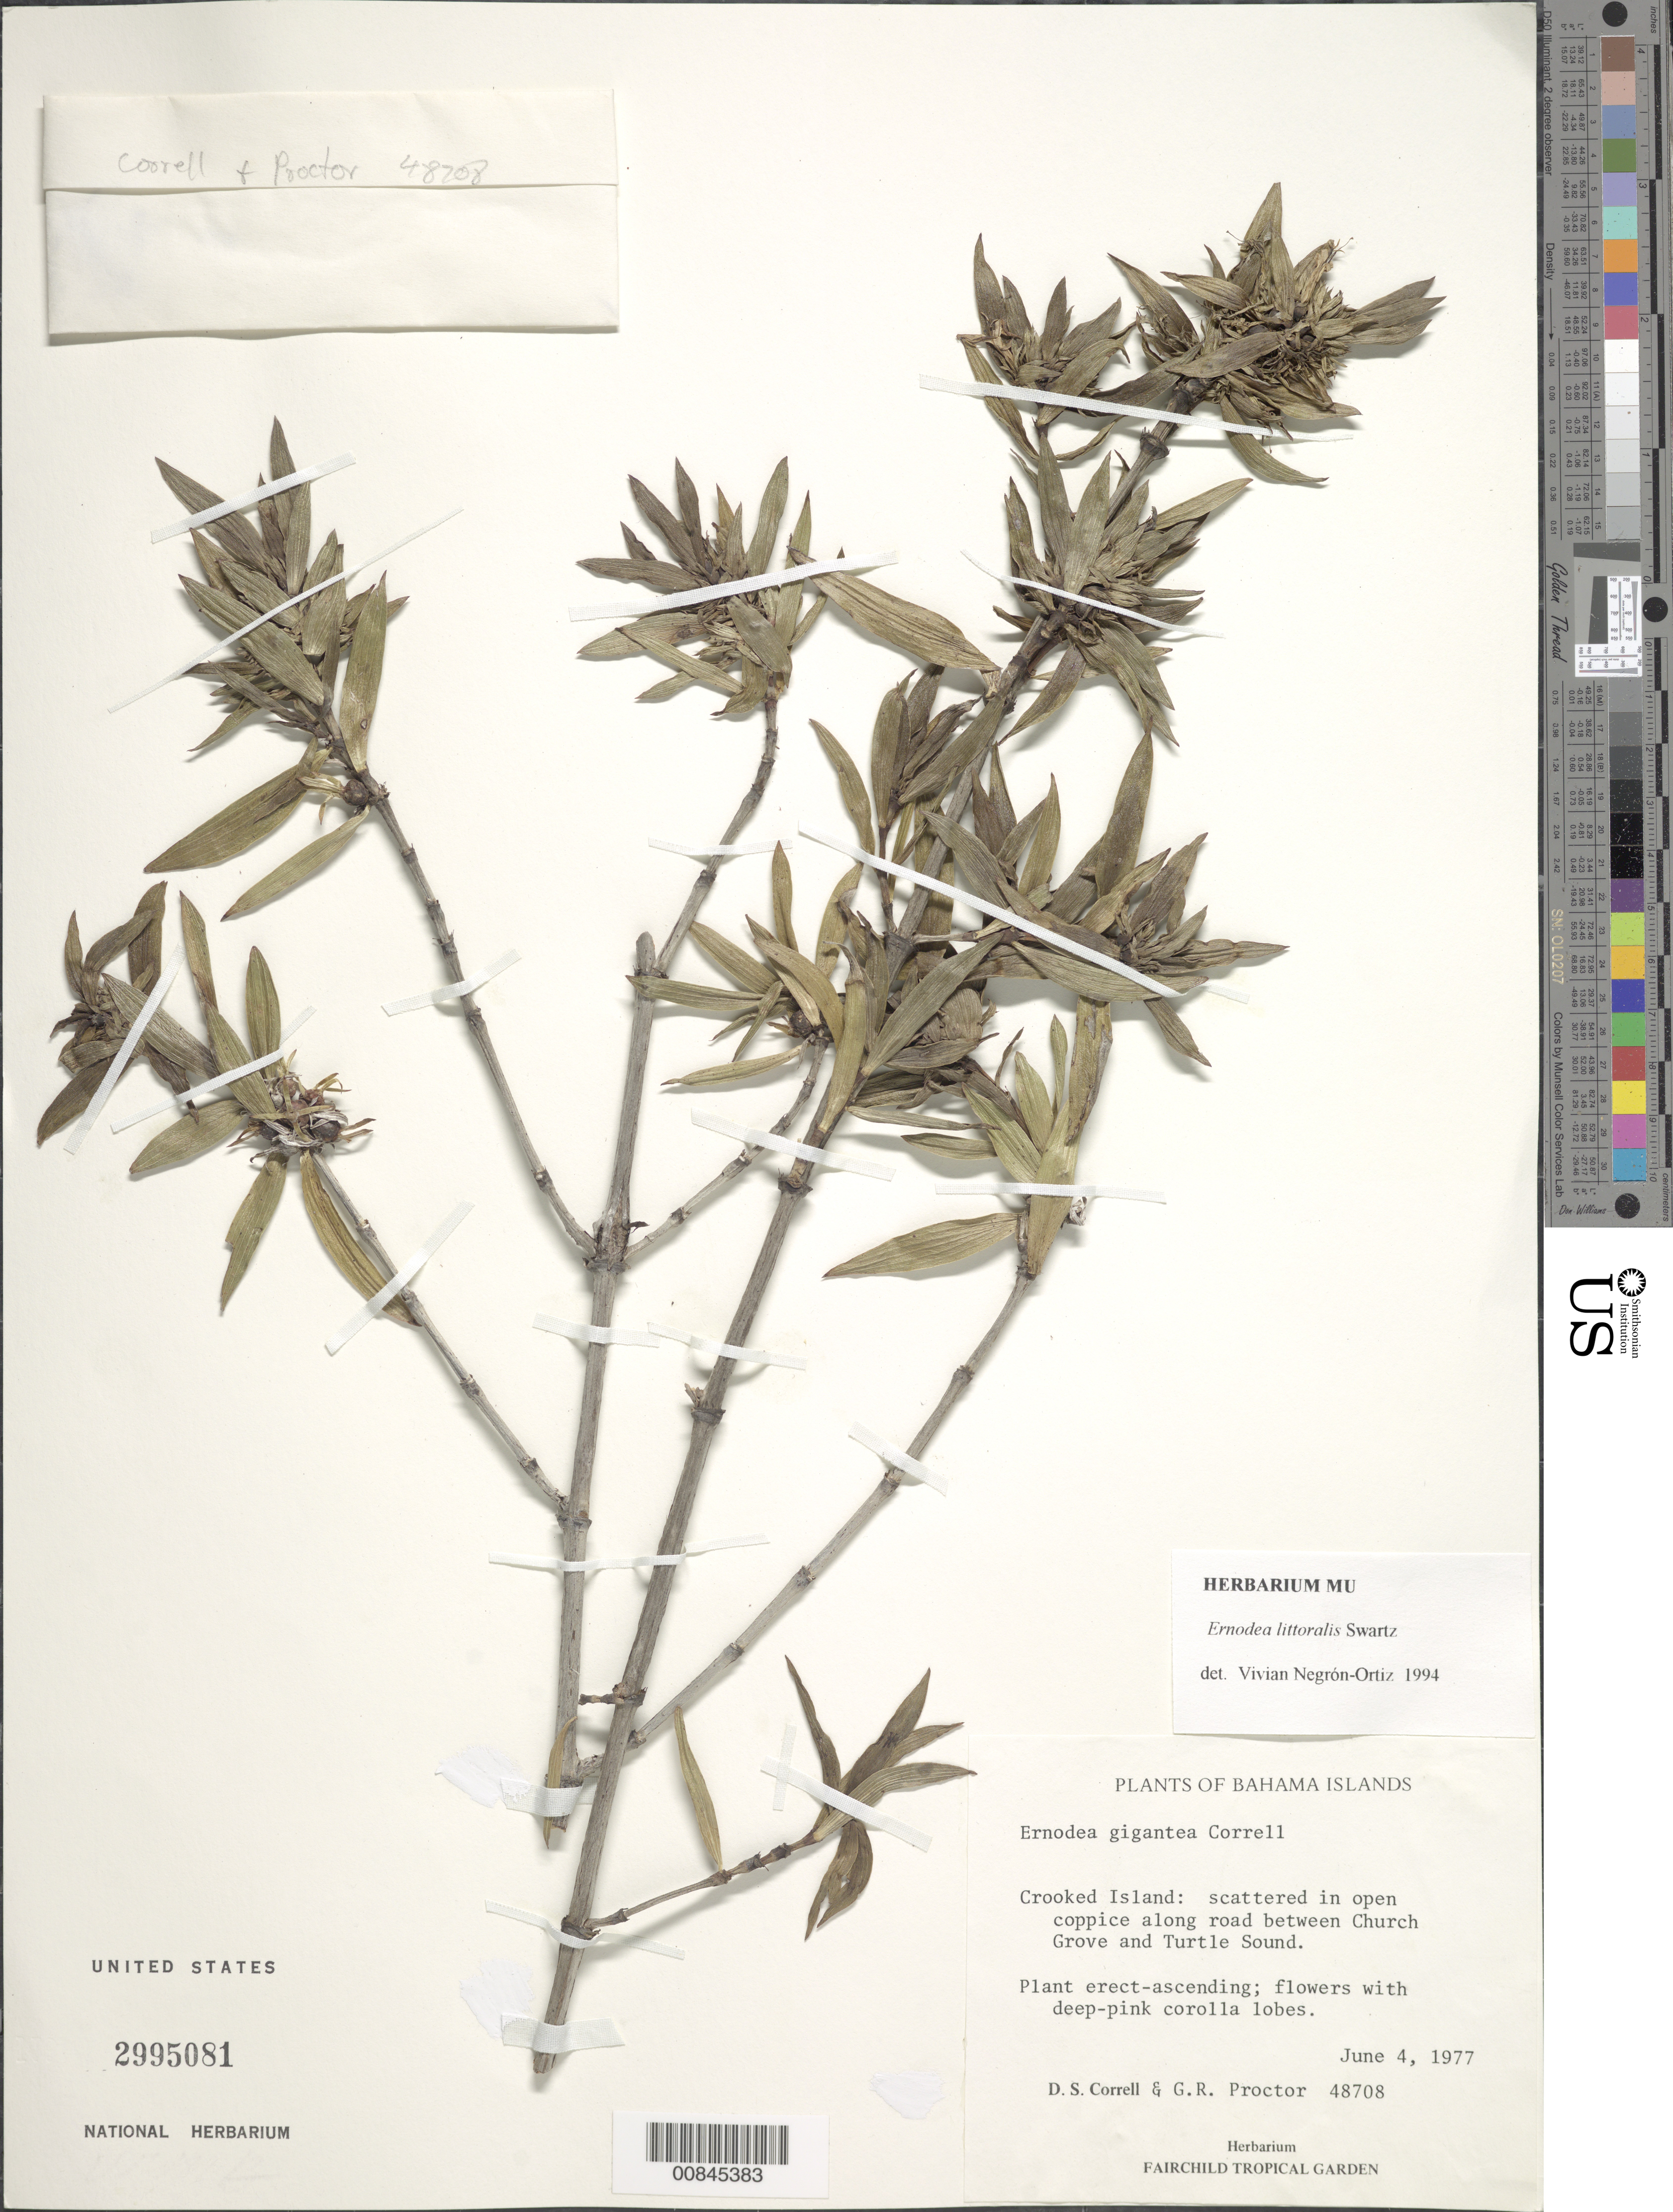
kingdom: Plantae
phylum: Tracheophyta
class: Magnoliopsida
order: Gentianales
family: Rubiaceae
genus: Ernodea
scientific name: Ernodea littoralis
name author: Sw.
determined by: Negrón-Ortiz, V.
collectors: D. S. Correll & G. R. Proctor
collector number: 48708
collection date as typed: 04 Jun 1977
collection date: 1977-06-04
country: Bahamas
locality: Crooked Island: Along road between Church Grove and Turtle Sound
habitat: Scattered in open coppice along road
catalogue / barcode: US 2995081